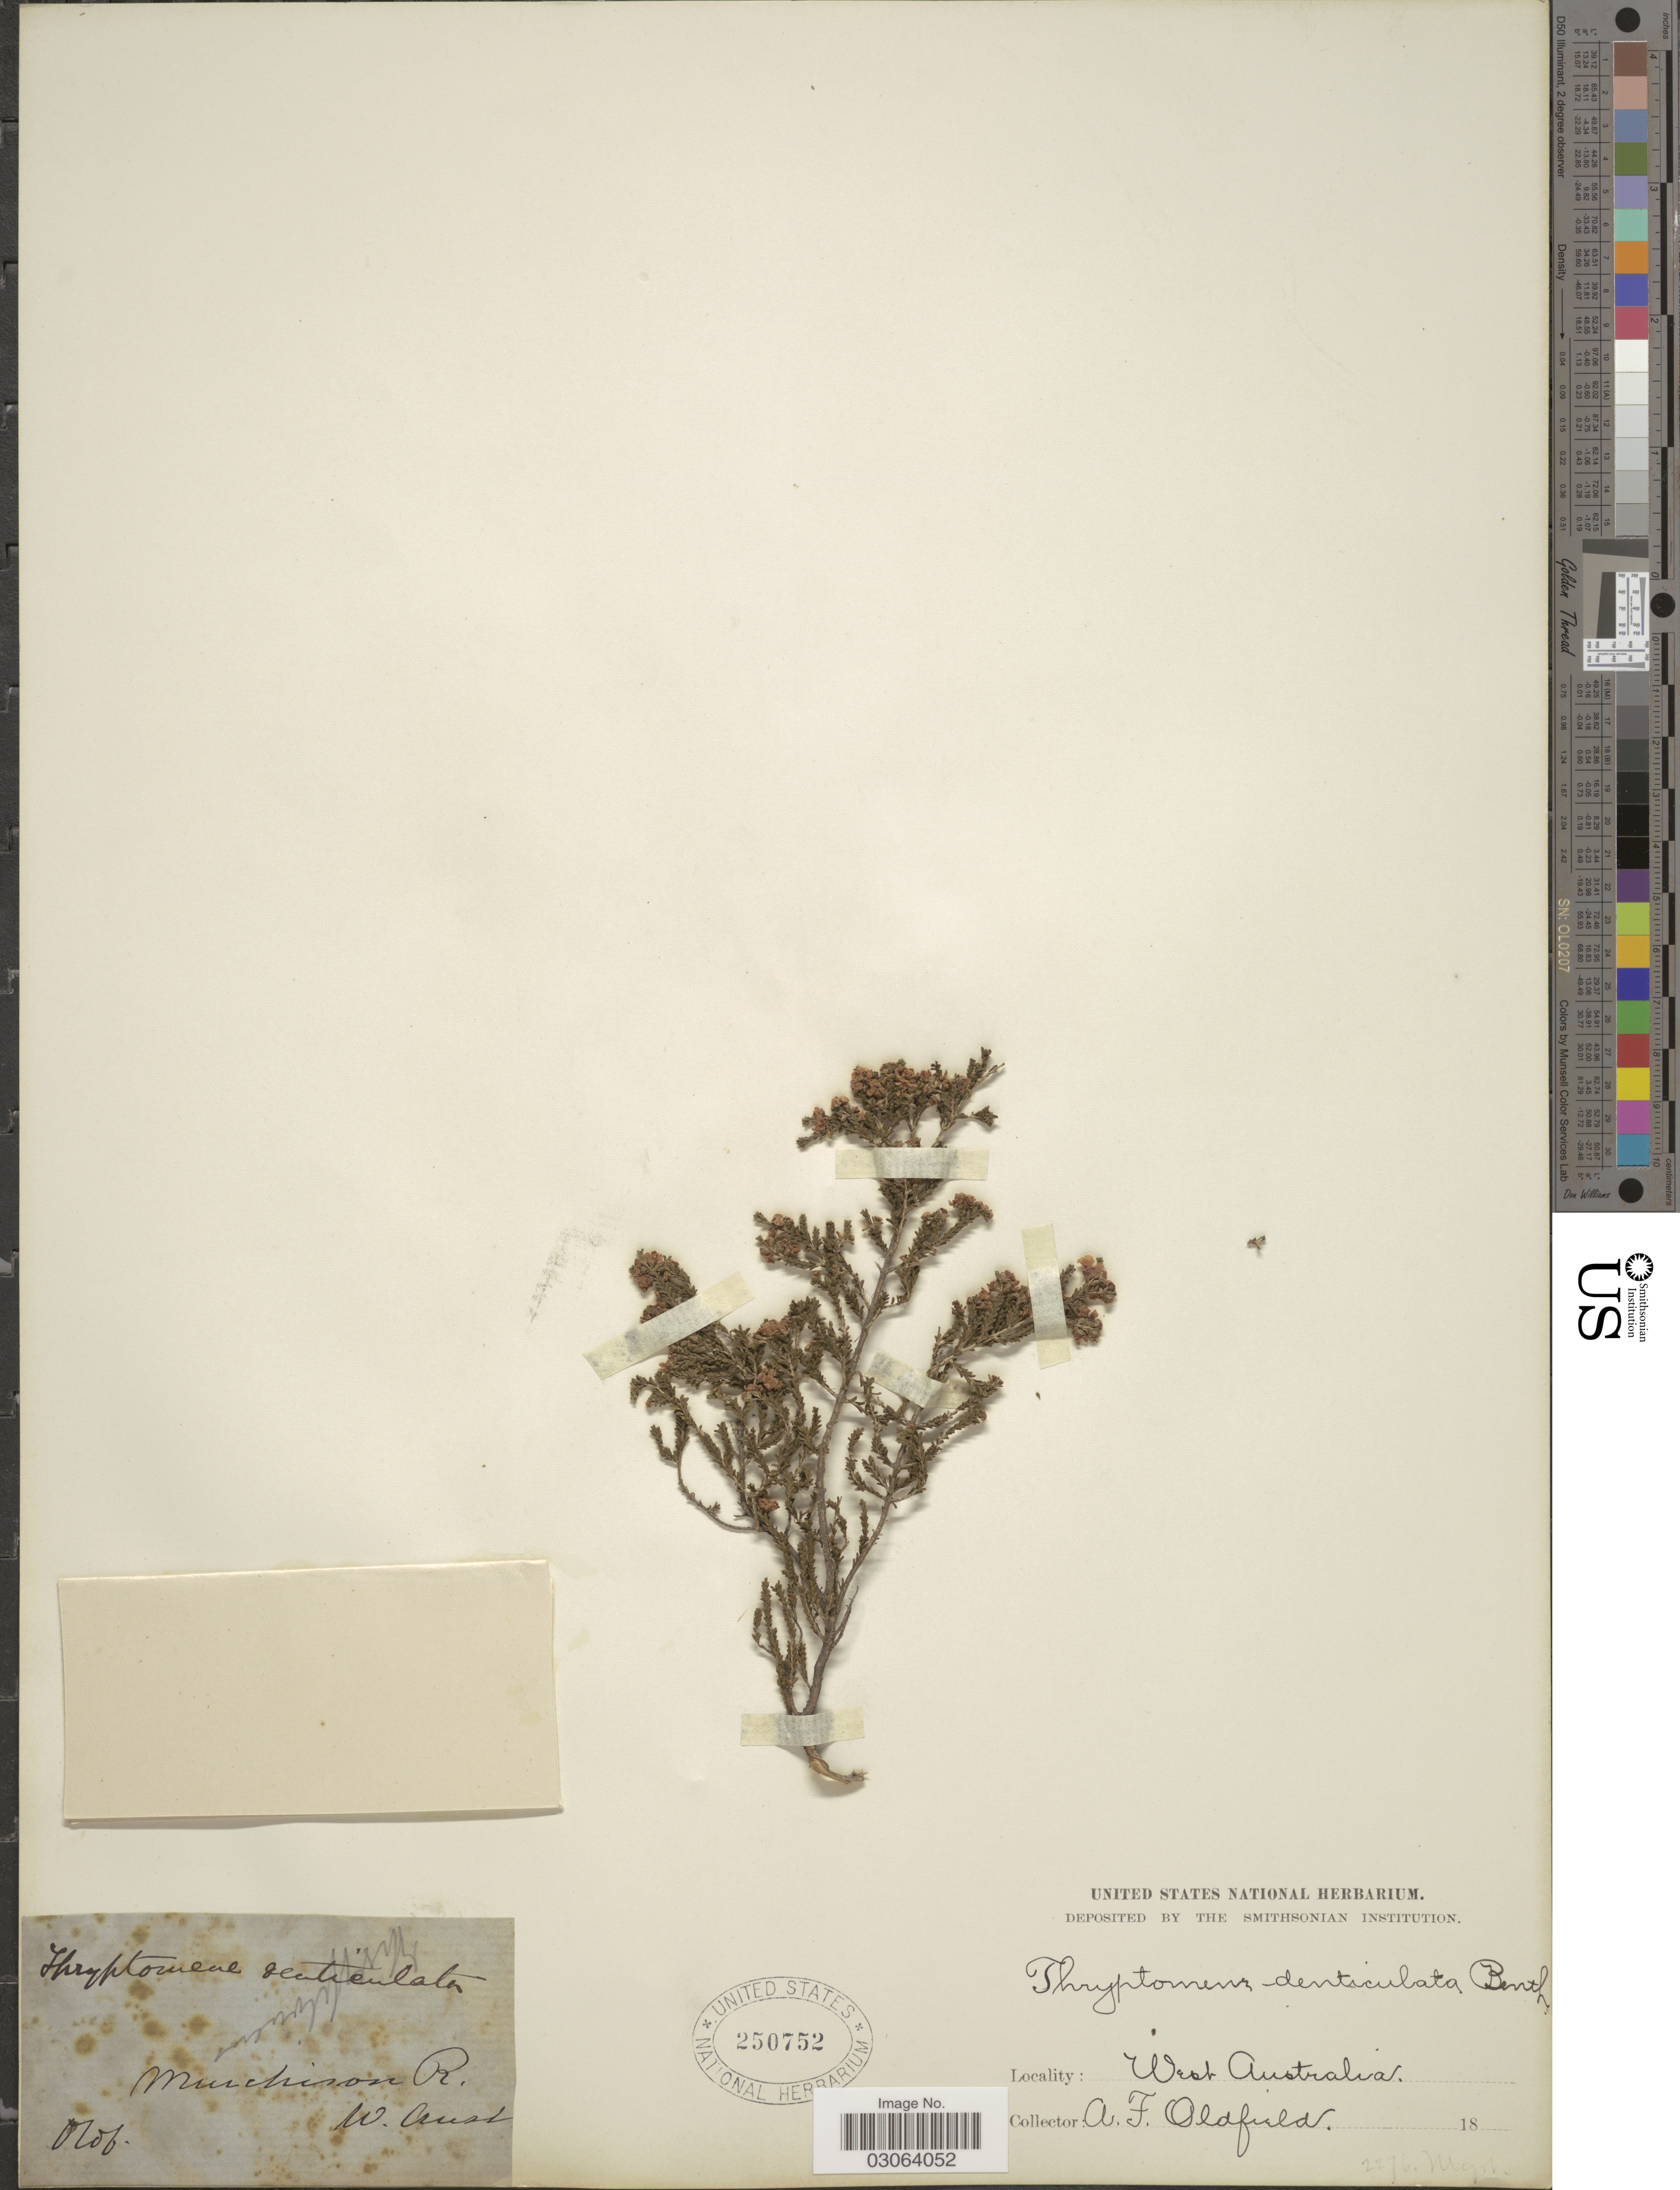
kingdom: Plantae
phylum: Tracheophyta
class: Magnoliopsida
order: Myrtales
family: Myrtaceae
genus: Thryptomene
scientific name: Thryptomene denticulata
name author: (F. Muell.) Benth.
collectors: A. Oldfield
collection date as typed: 18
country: Australia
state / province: Western Australia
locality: W. Aust.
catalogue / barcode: US 250752